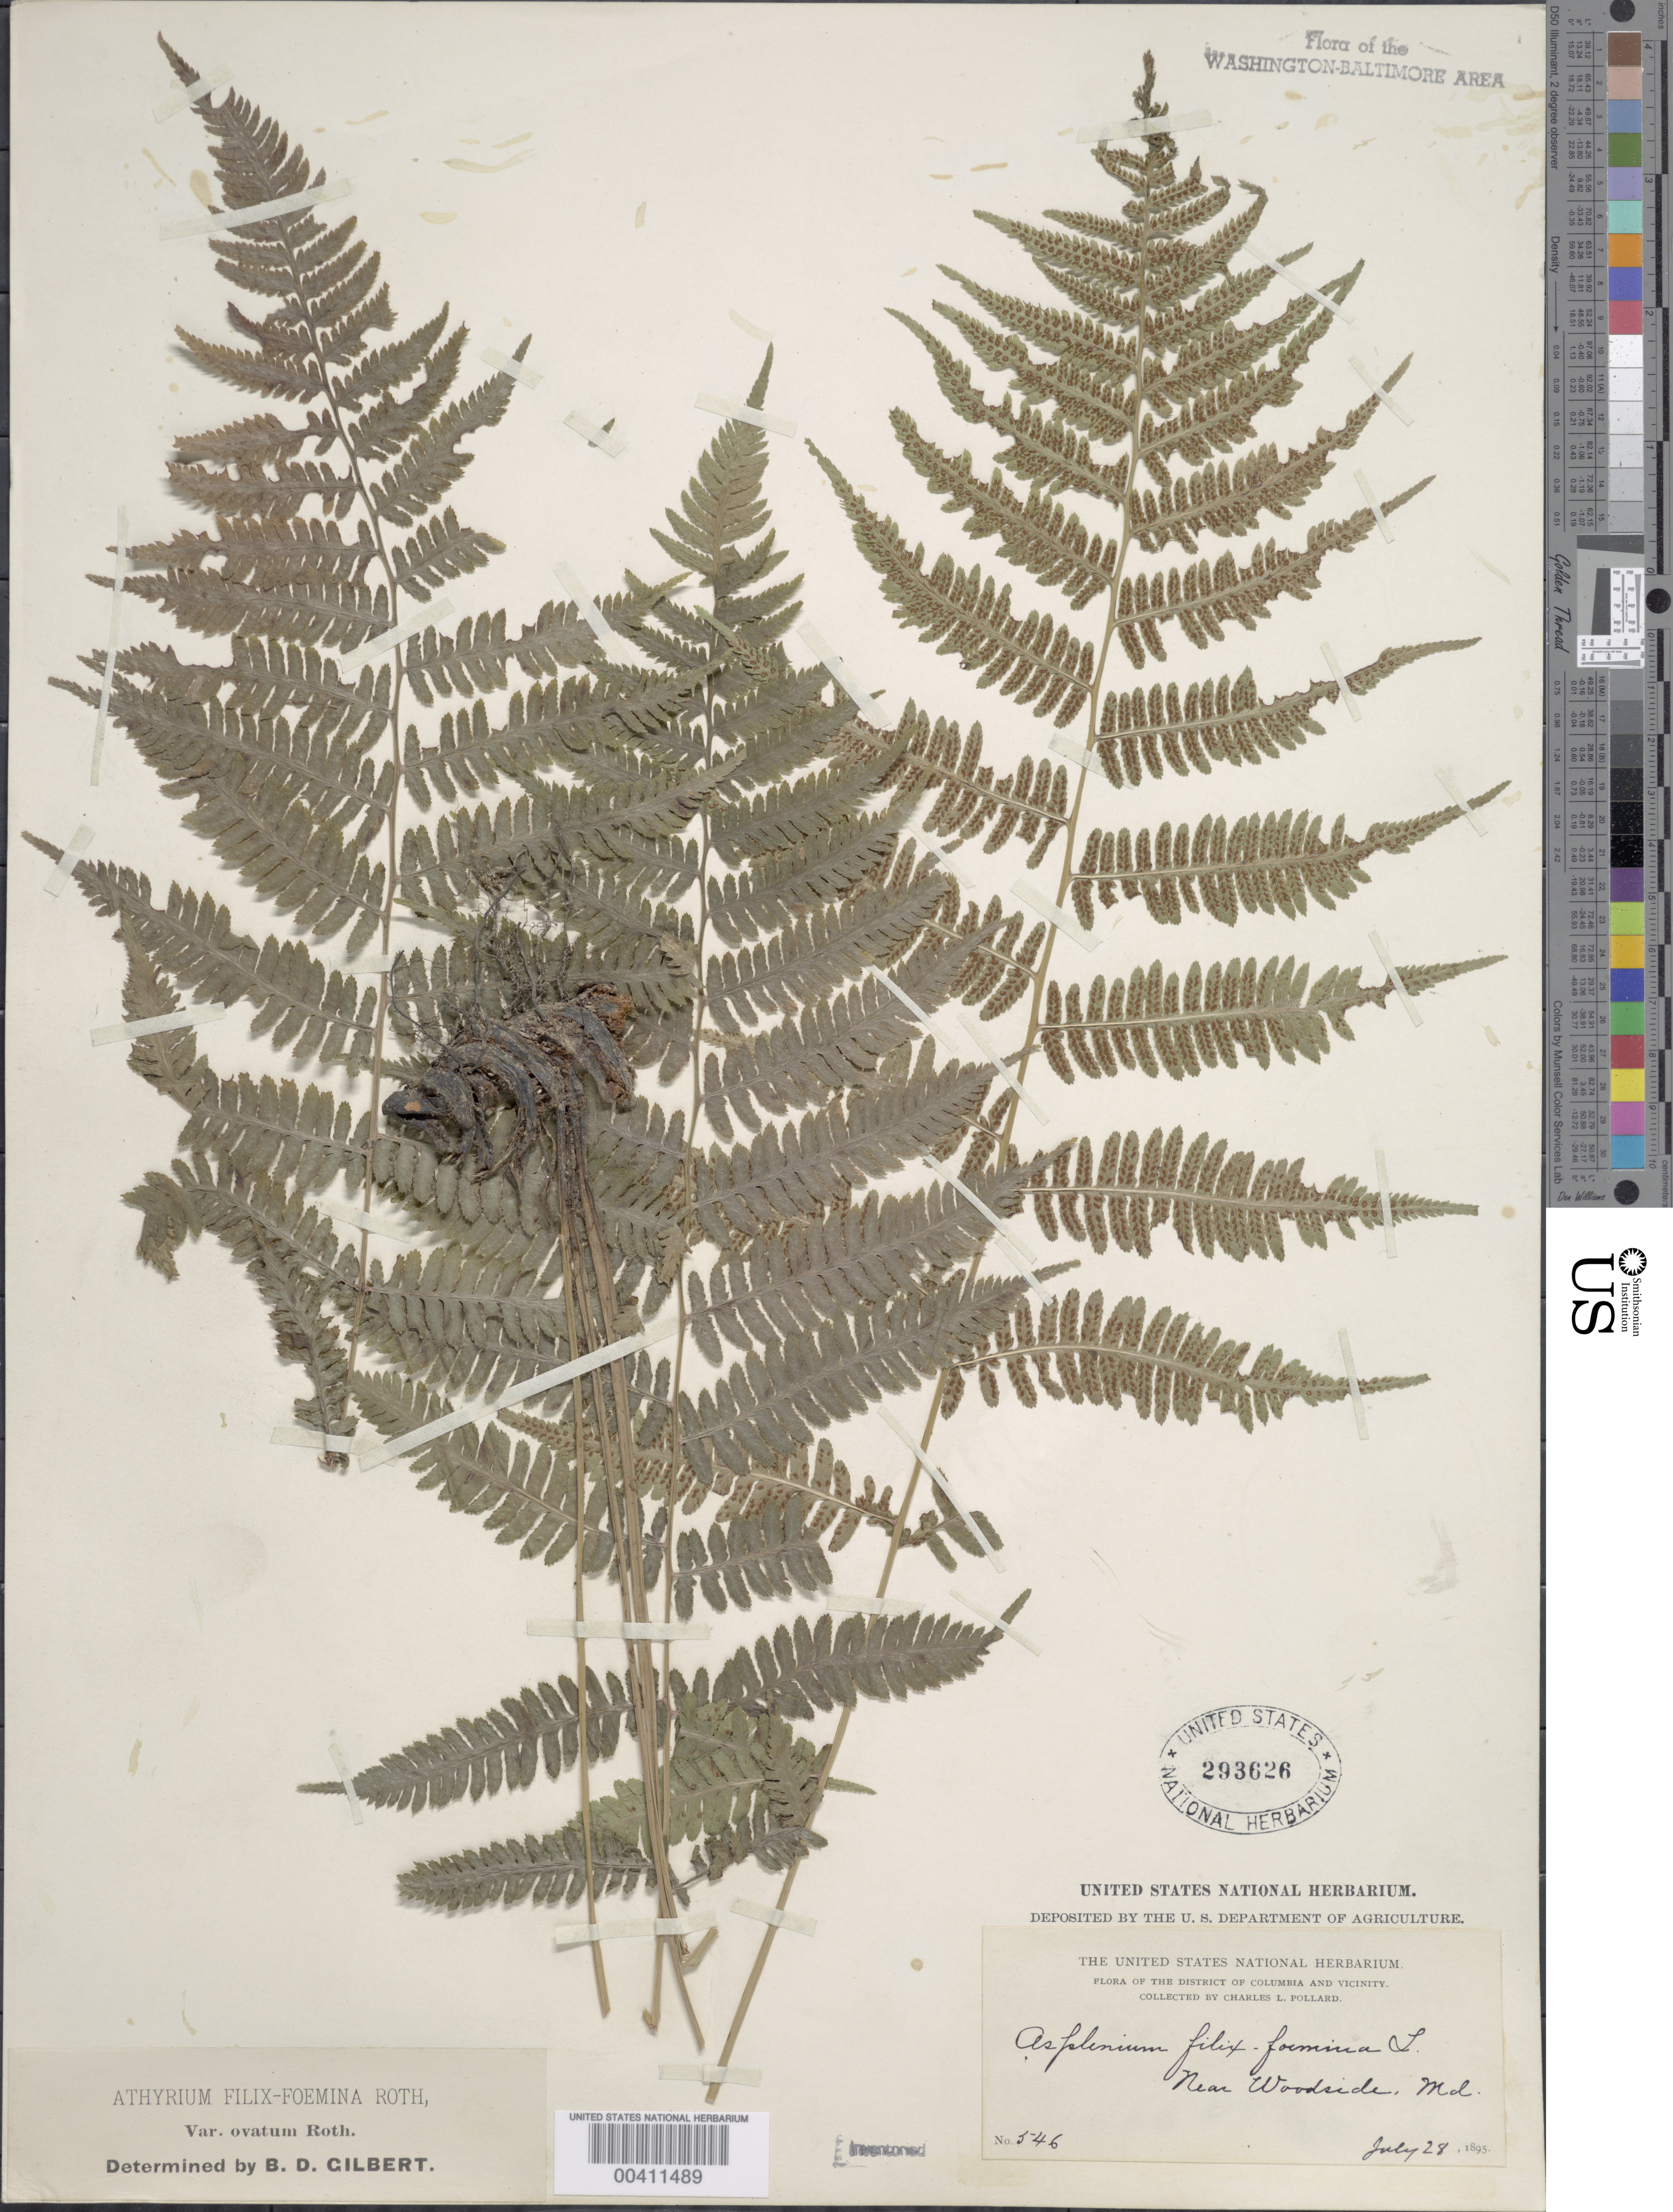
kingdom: Plantae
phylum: Tracheophyta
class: Polypodiopsida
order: Polypodiales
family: Athyriaceae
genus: Athyrium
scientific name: Athyrium filix-femina var. asplenioides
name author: (Michx.) Farw.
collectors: C. L. Pollard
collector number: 546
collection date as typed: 28 Jul 1895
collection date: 1895-07-28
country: United States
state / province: Maryland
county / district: Montgomery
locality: Woodside vicinity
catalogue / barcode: US 293626